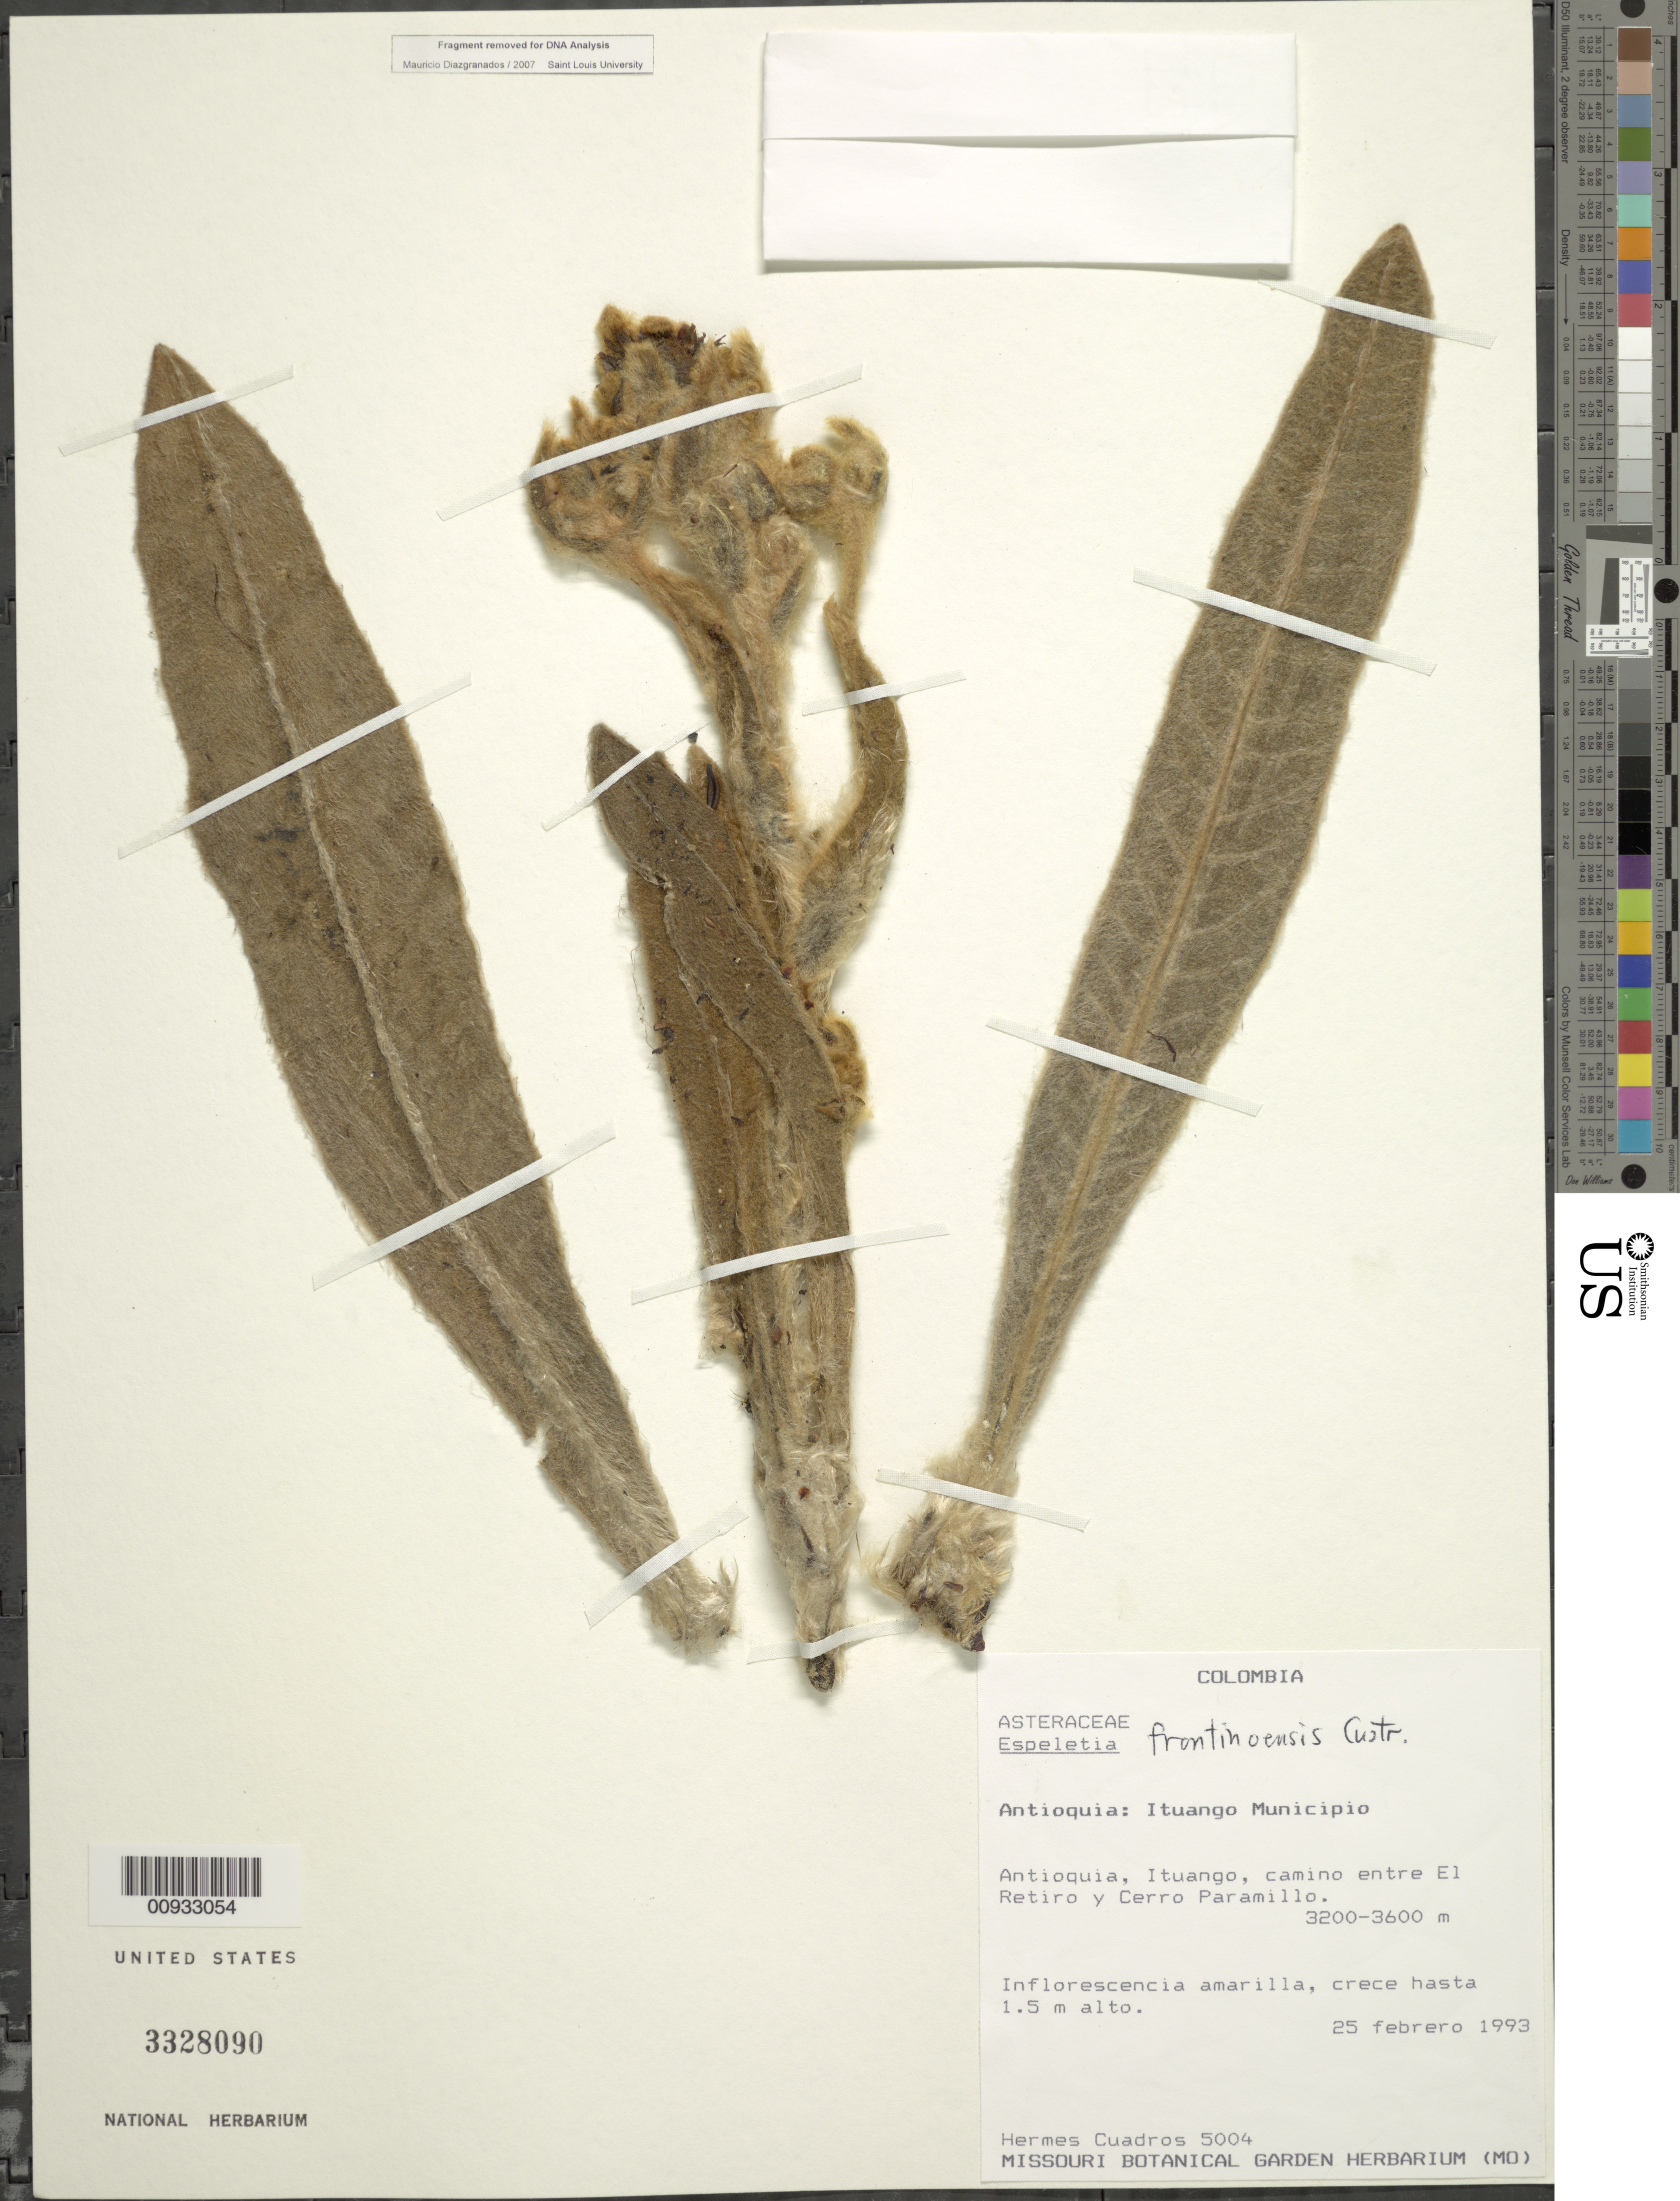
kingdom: Plantae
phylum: Tracheophyta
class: Magnoliopsida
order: Asterales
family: Asteraceae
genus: Espeletia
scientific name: Espeletia praefrontina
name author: Cuatrec.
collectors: H. Cuadros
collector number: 5004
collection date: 1993-02-25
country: Colombia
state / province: Antioquia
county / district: Ituango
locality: Camino entre El Retiro y Cerro Paramillo.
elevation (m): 3200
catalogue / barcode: US 3328090